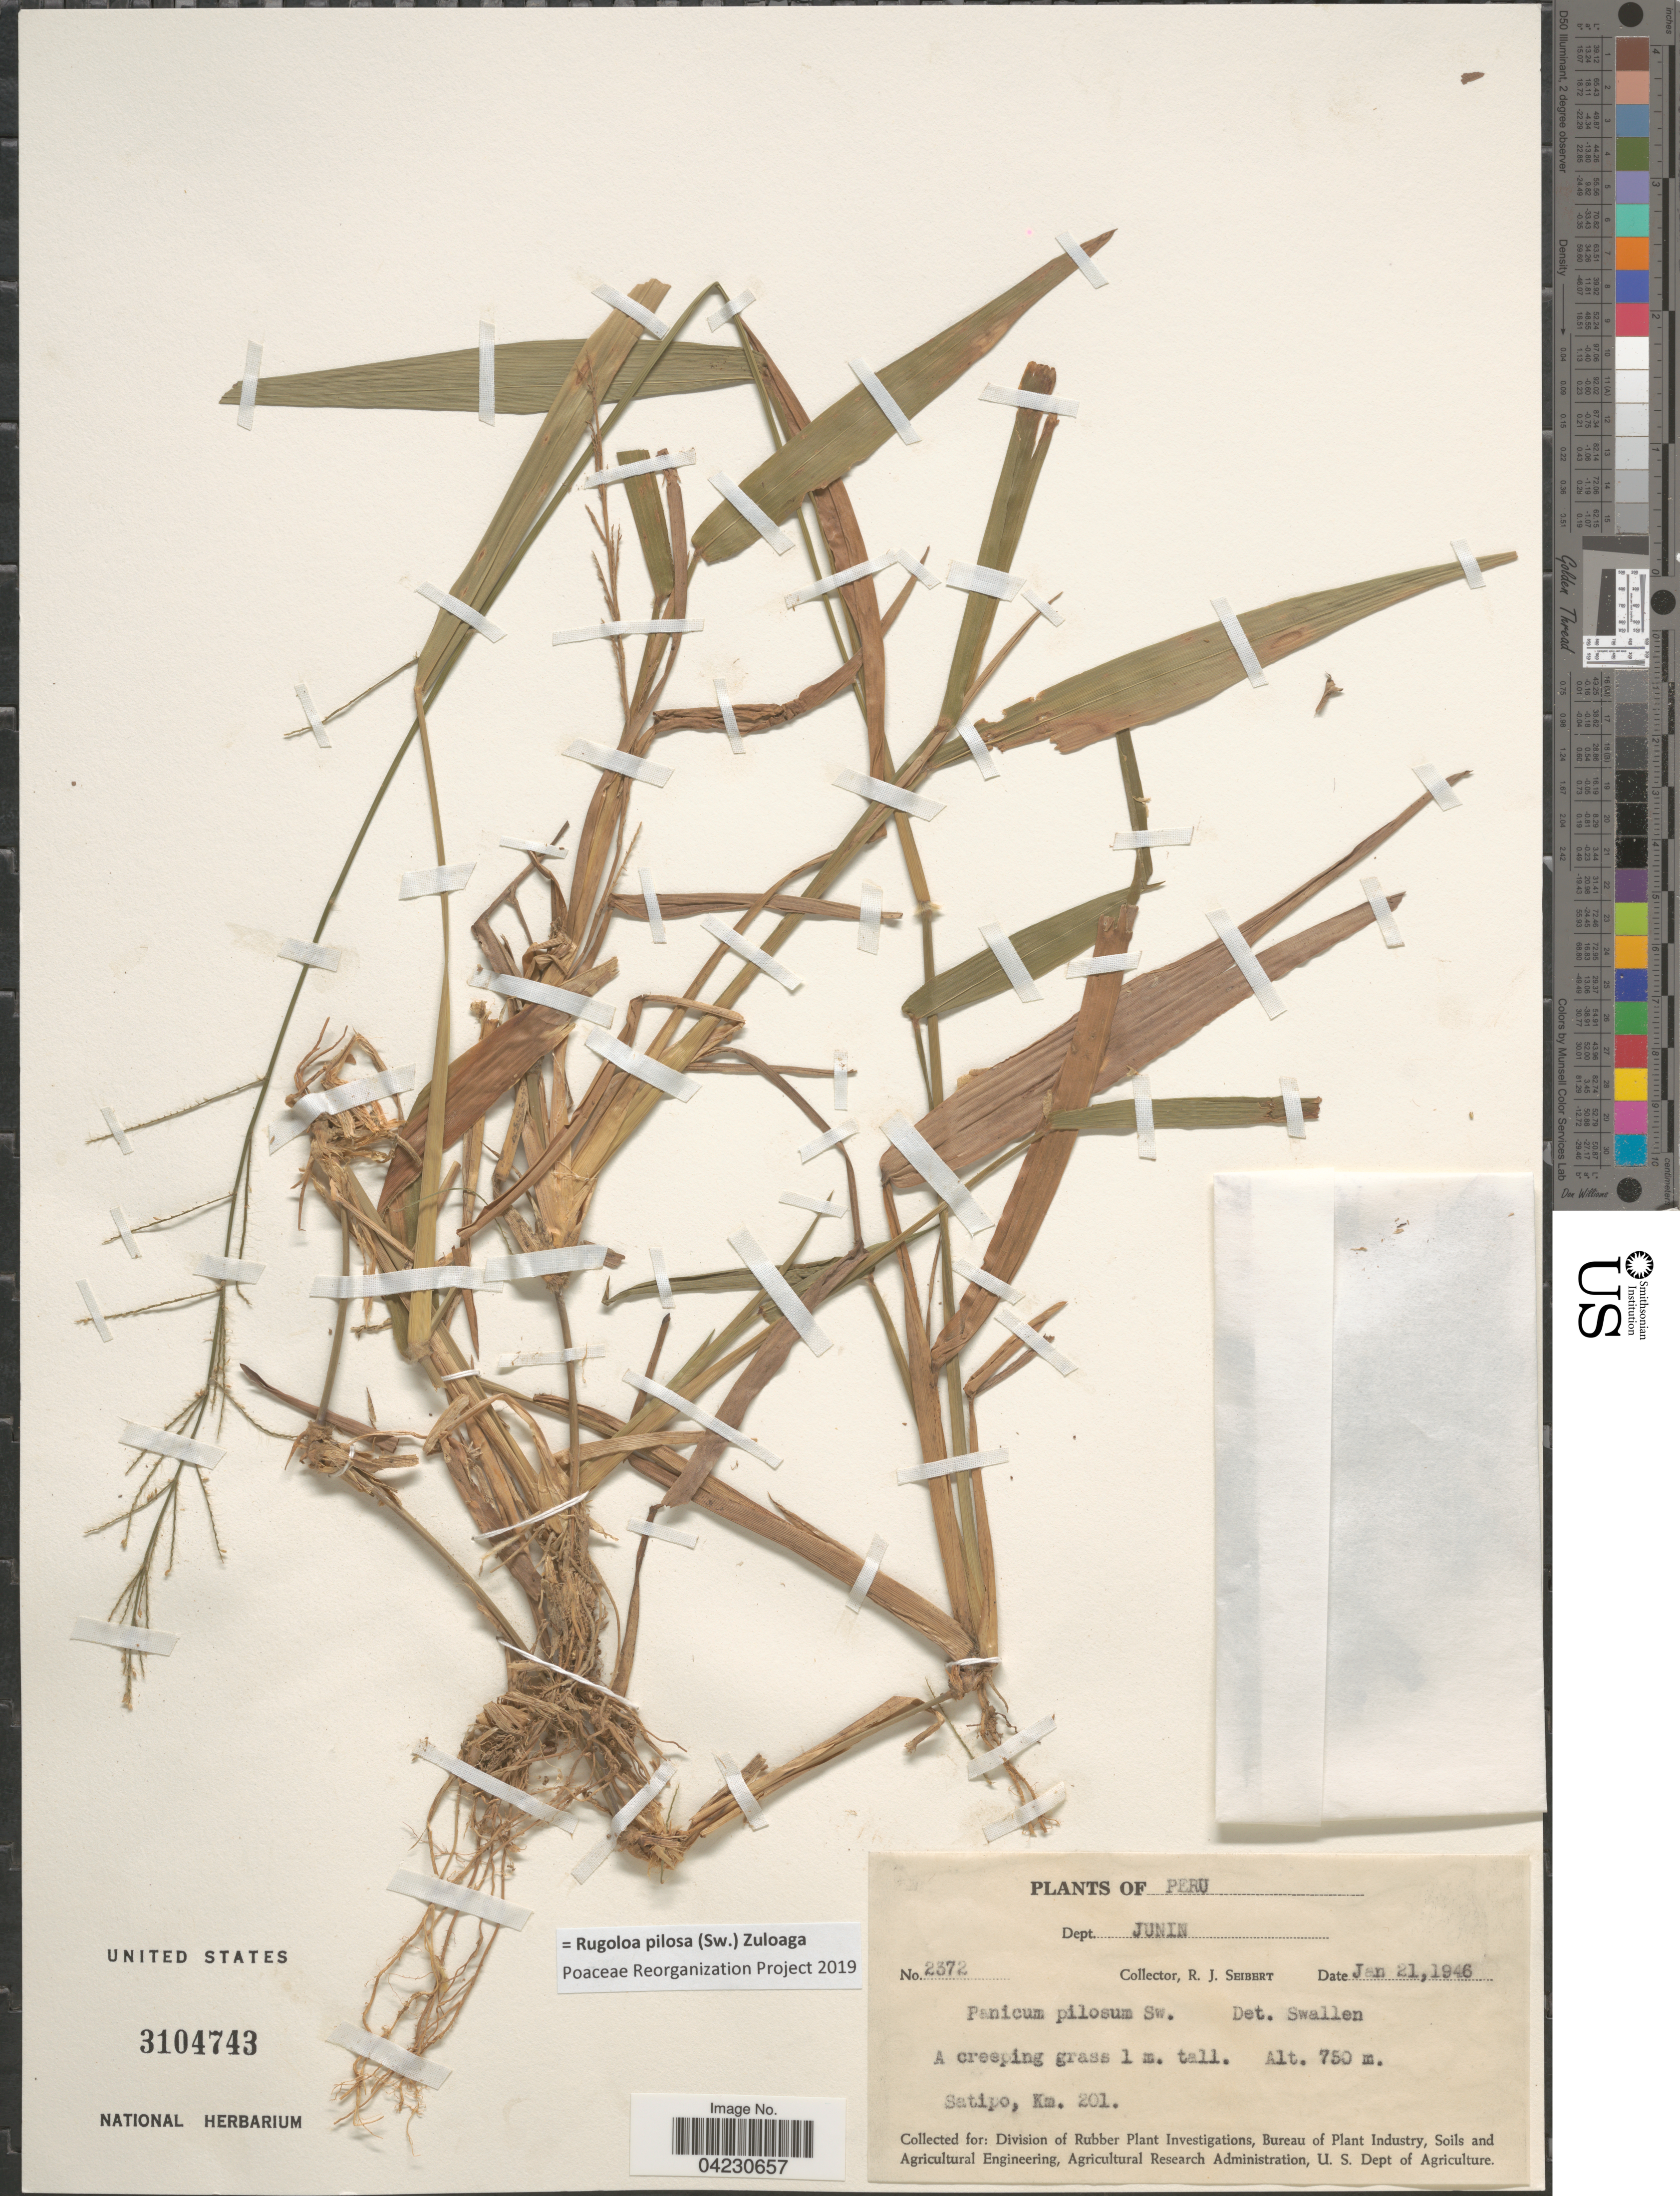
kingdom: Plantae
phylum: Tracheophyta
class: Liliopsida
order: Poales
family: Poaceae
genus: Rugoloa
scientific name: Rugoloa pilosa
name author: (Sw.) Zuloaga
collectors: R. J. Seibert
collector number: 2372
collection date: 1946-01-21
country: Peru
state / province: Junín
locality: Dept. Junin. Satipo, Km. 201.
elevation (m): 750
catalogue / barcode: US 3104743